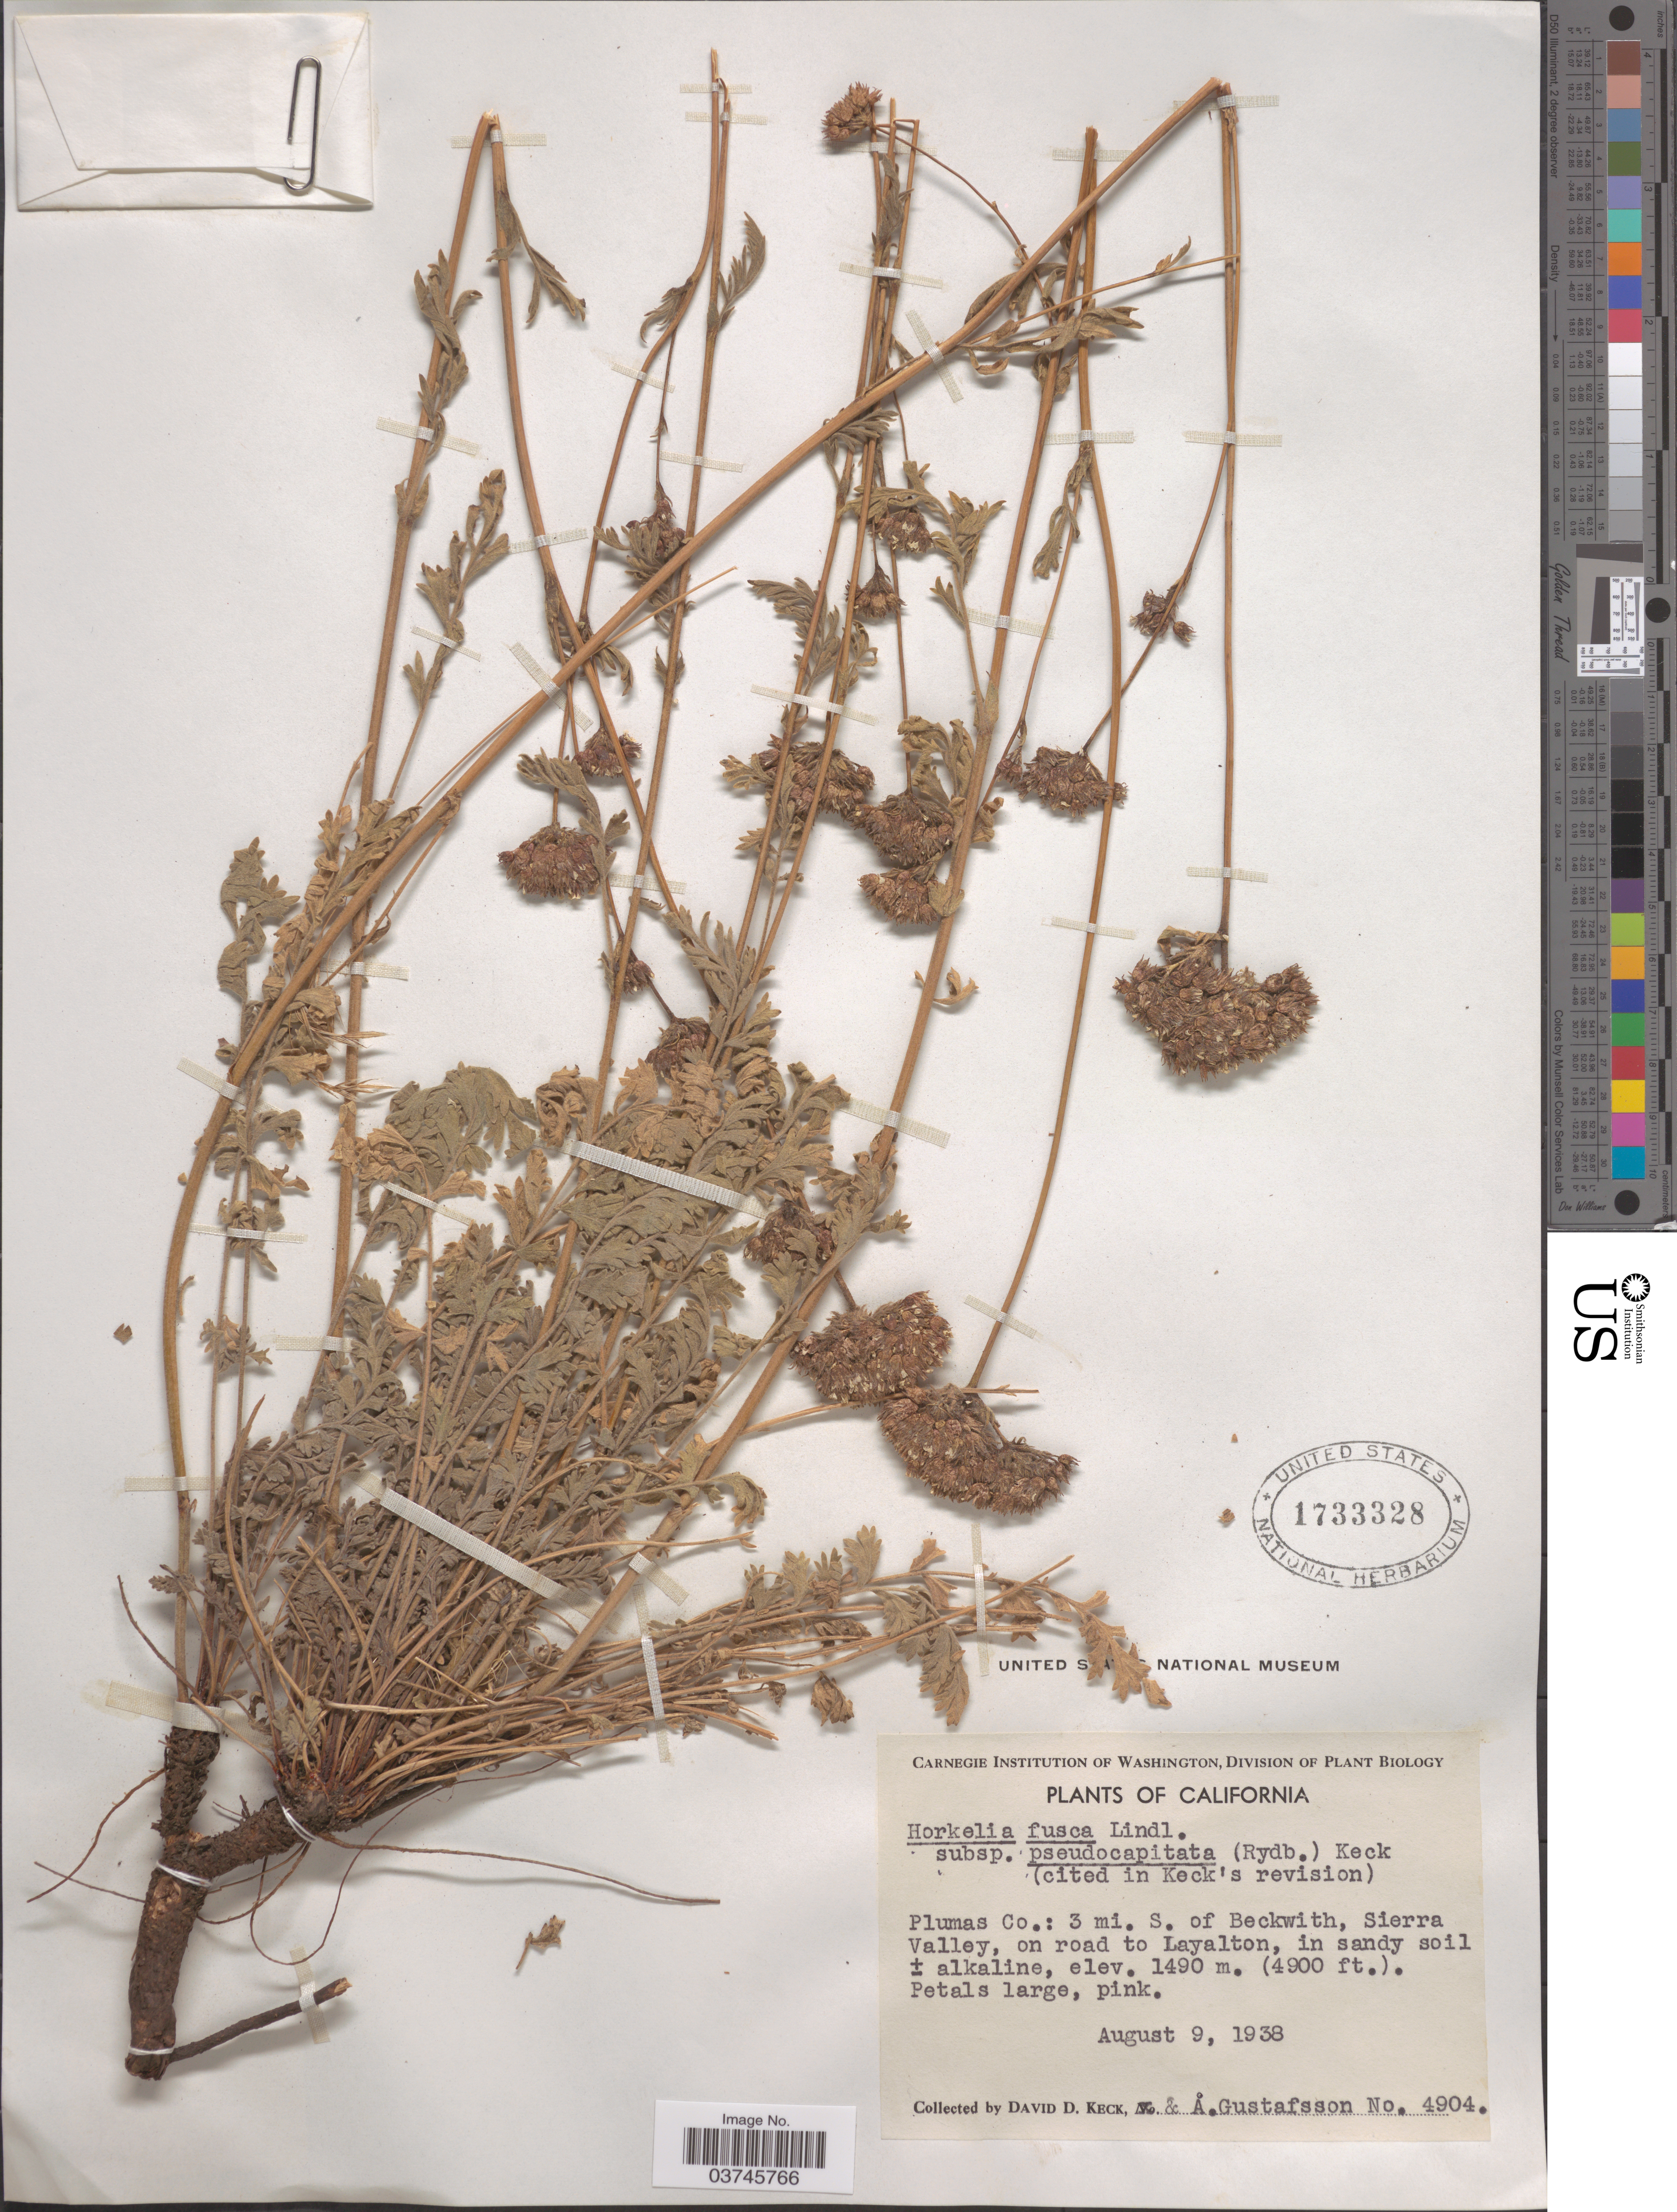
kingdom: Plantae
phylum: Tracheophyta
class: Magnoliopsida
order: Rosales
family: Rosaceae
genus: Potentilla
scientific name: Potentilla douglasii var. pseudocapitata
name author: (Rydb. ex Howell) Jeps.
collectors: D. D. Keck & A. Gustafsson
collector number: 4904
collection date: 1938-08-09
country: United States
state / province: California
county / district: Plumas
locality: Plumas Co.: 3 mi. S. of Beckwith, Sierra Valley, on road to Layalton.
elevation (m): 1494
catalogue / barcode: US 1733328